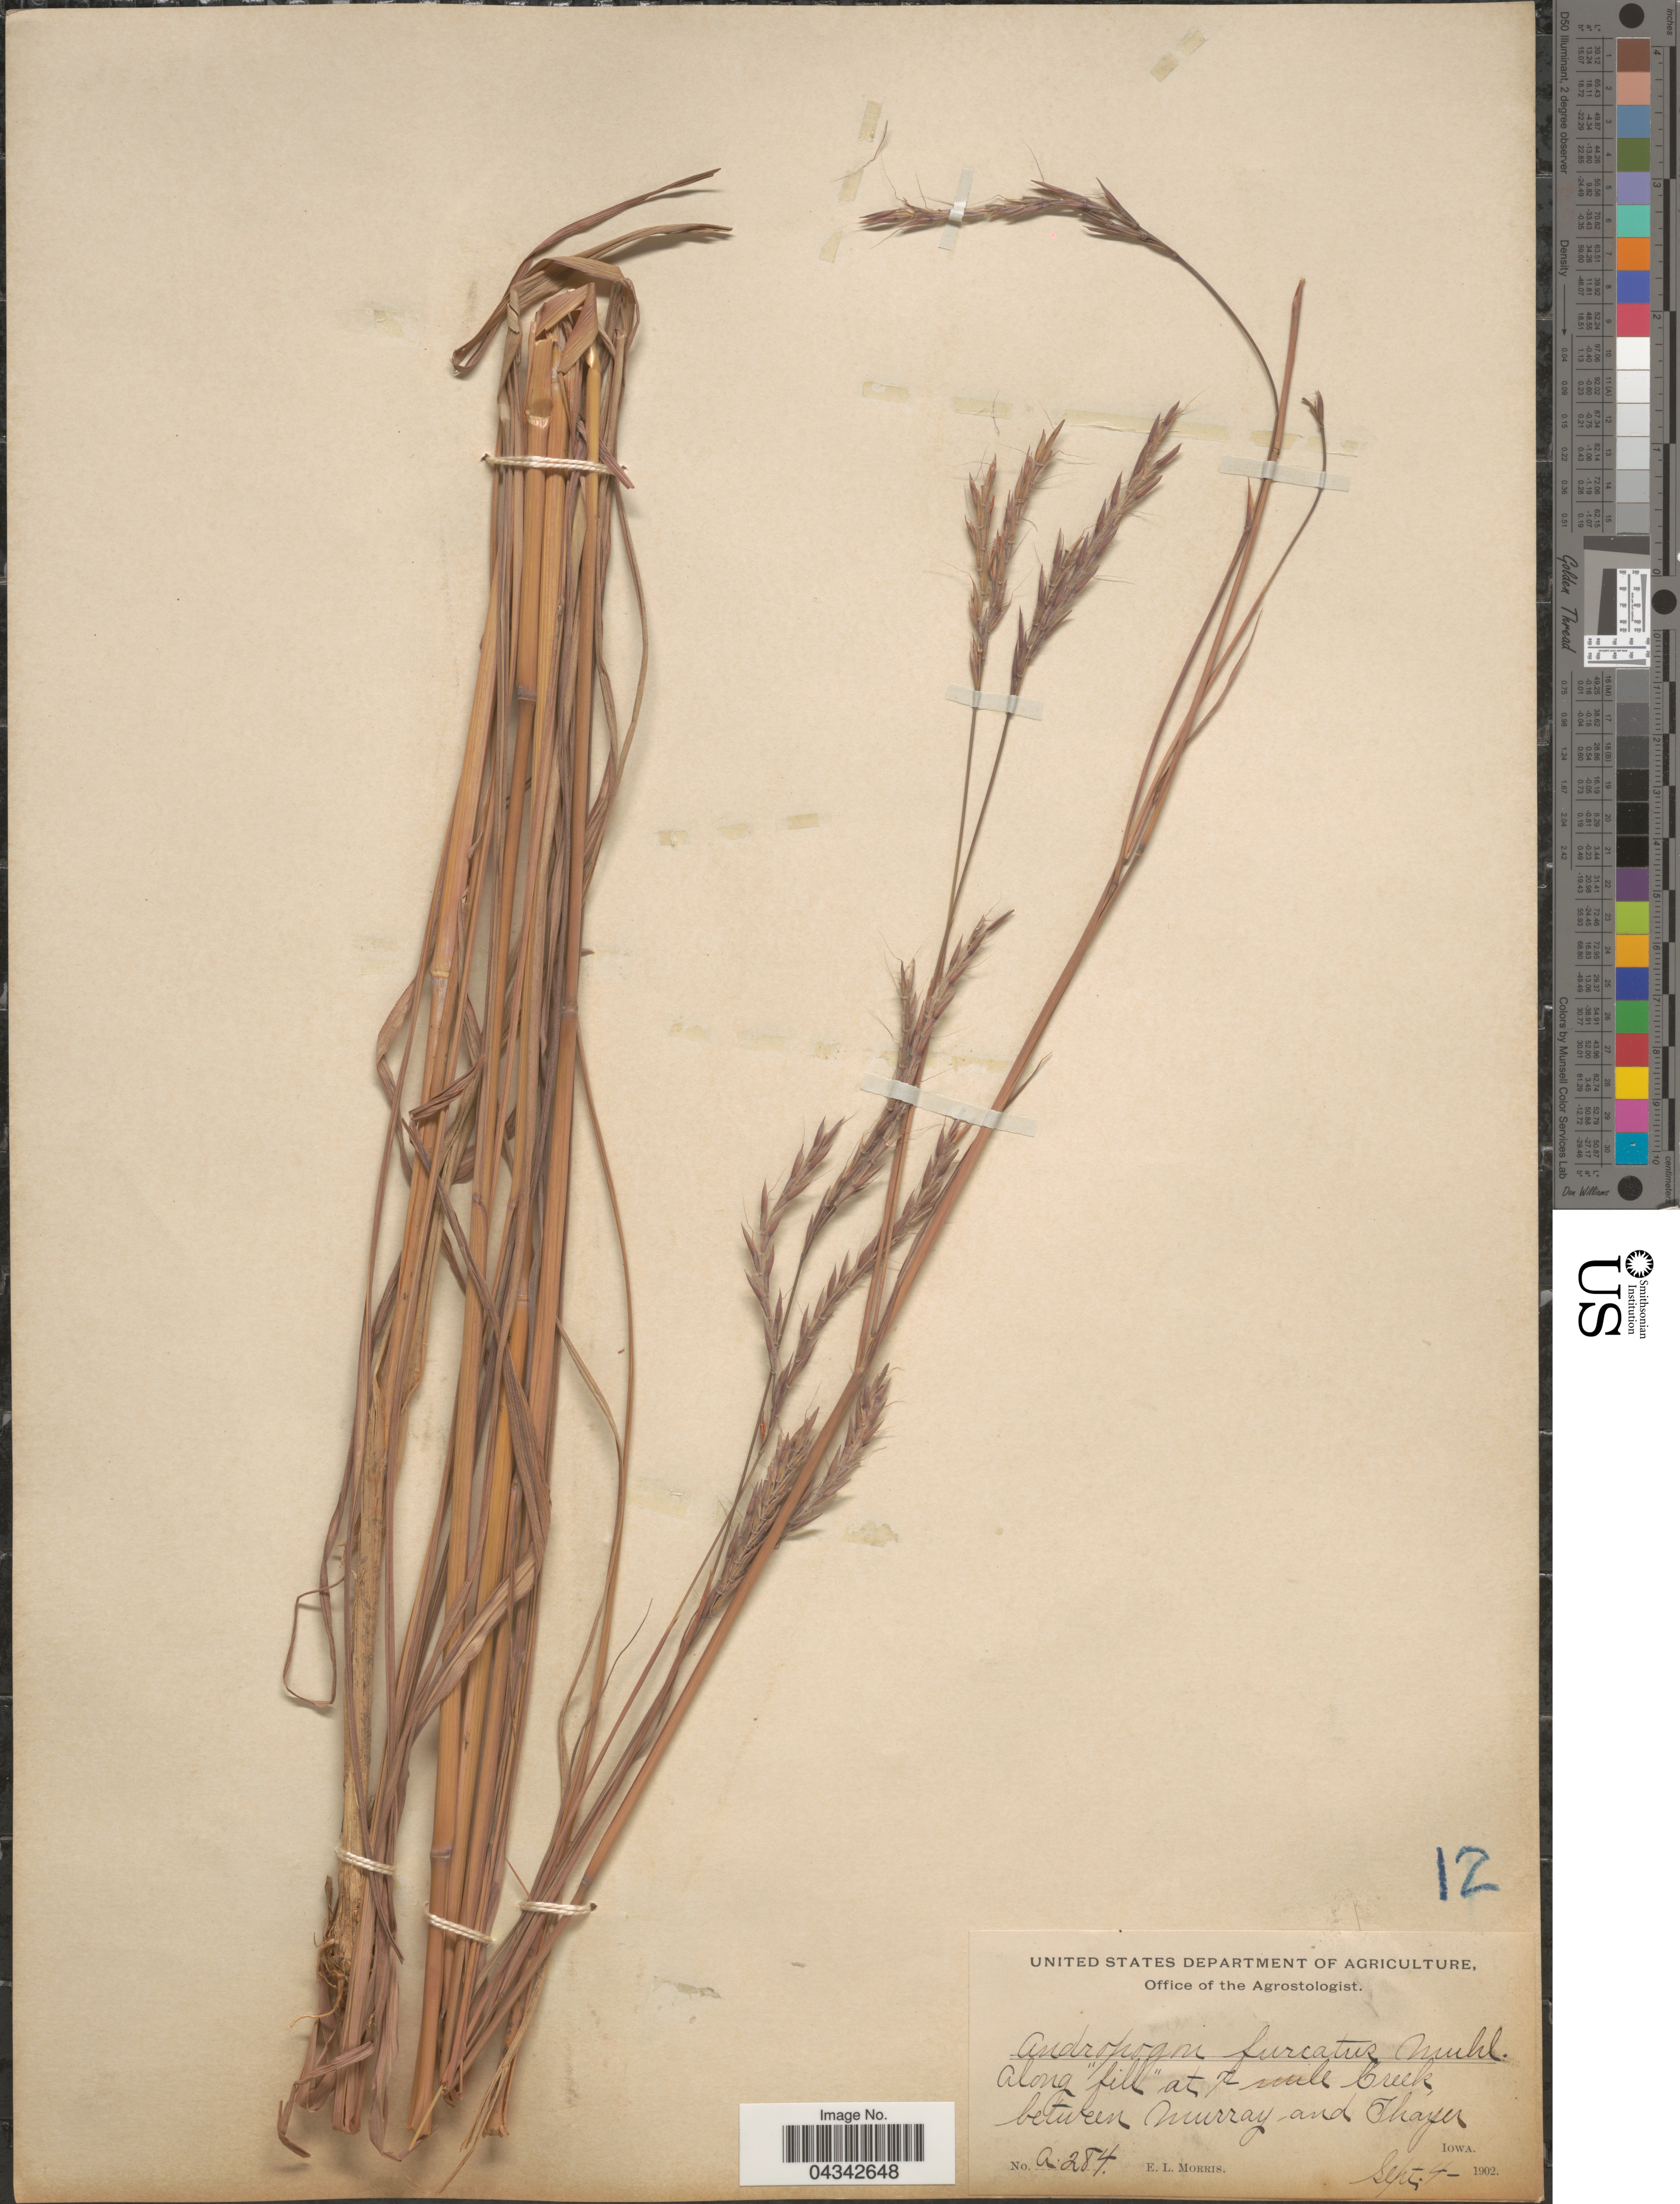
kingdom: Plantae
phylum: Tracheophyta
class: Liliopsida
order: Poales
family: Poaceae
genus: Andropogon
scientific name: Andropogon gerardii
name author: Vitman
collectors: E. Morris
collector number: a284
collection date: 1902-09-04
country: United States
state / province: Iowa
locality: Along "fill" at 7 mile Creek, between Murray and Thayer.